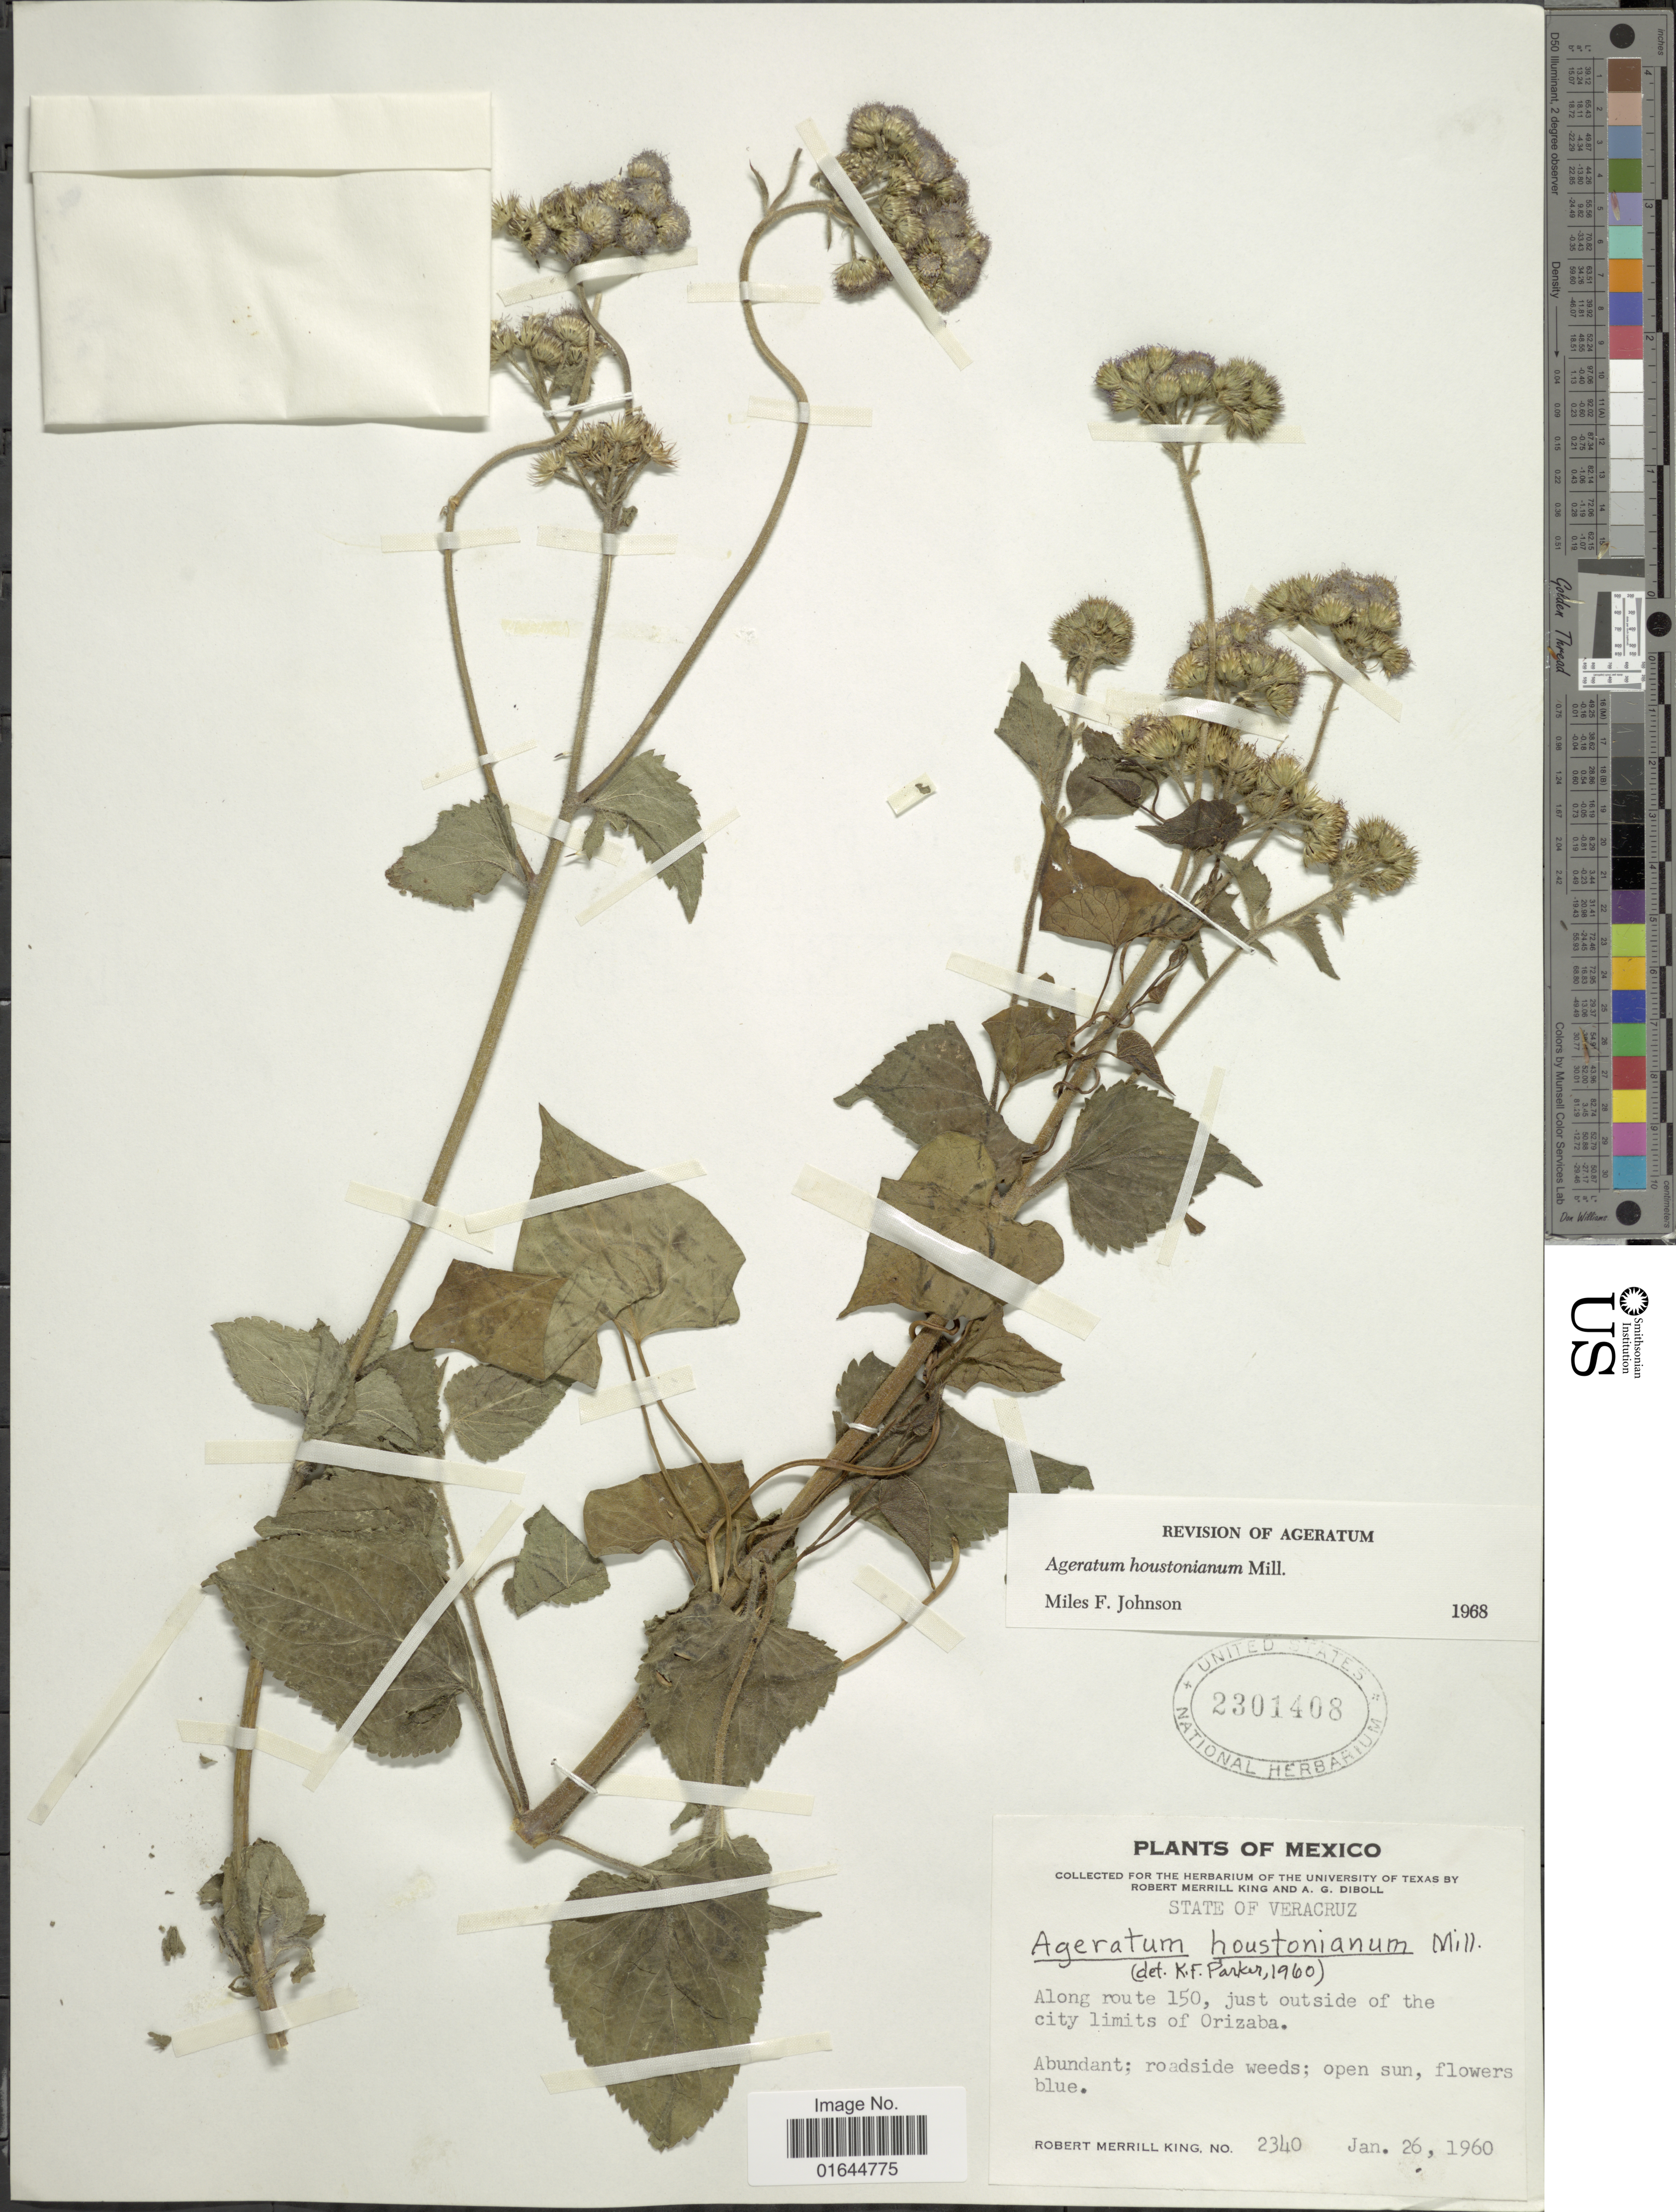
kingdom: Plantae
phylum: Tracheophyta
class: Magnoliopsida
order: Asterales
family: Asteraceae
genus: Ageratum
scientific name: Ageratum houstonianum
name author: Mill.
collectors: R. M. King & A. Diboll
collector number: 2340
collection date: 1960-01-26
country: Mexico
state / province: Veracruz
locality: Mexico, State of Vera Cruz, along route 150, just outside of the city limits of Orizaba.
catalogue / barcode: US 2301408